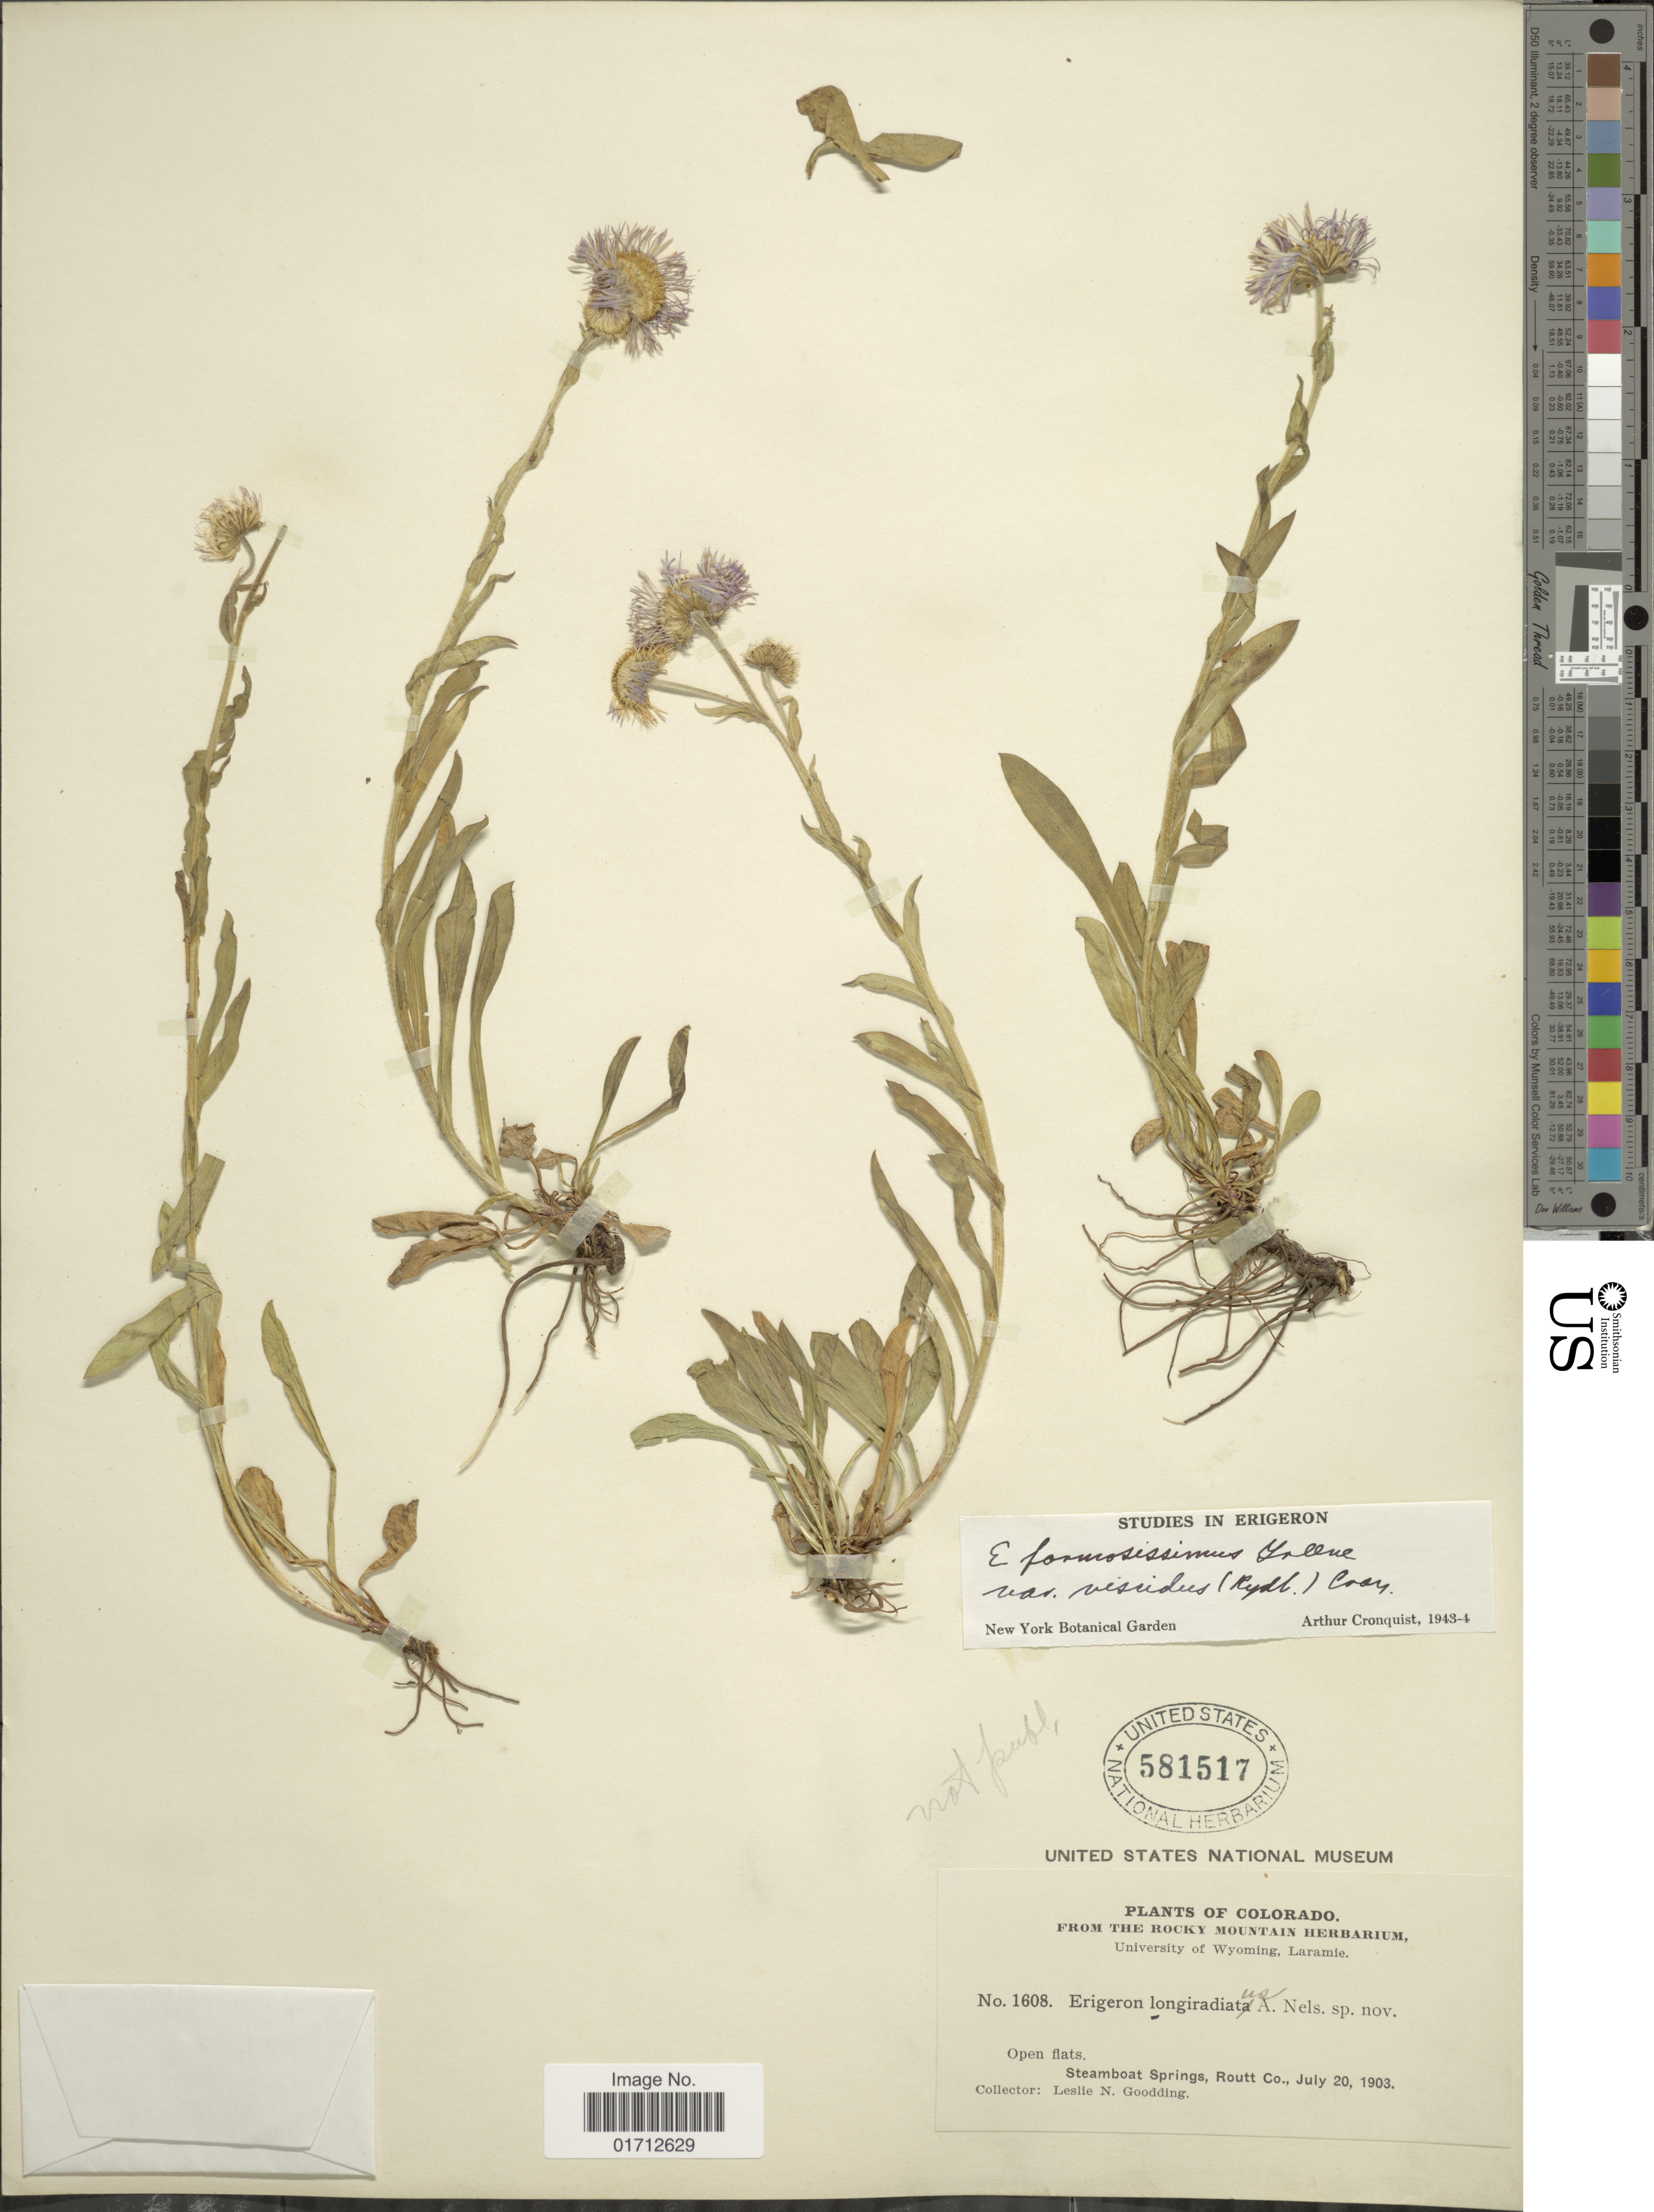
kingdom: Plantae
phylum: Tracheophyta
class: Magnoliopsida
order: Asterales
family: Asteraceae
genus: Erigeron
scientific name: Erigeron formosissimus var. viscidus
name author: (Rydb.) Cronq.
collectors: L. N. Goodding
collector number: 1608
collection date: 1903-07-20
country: United States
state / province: Colorado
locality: Steamboat Springs, Routt Co.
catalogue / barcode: US 581517